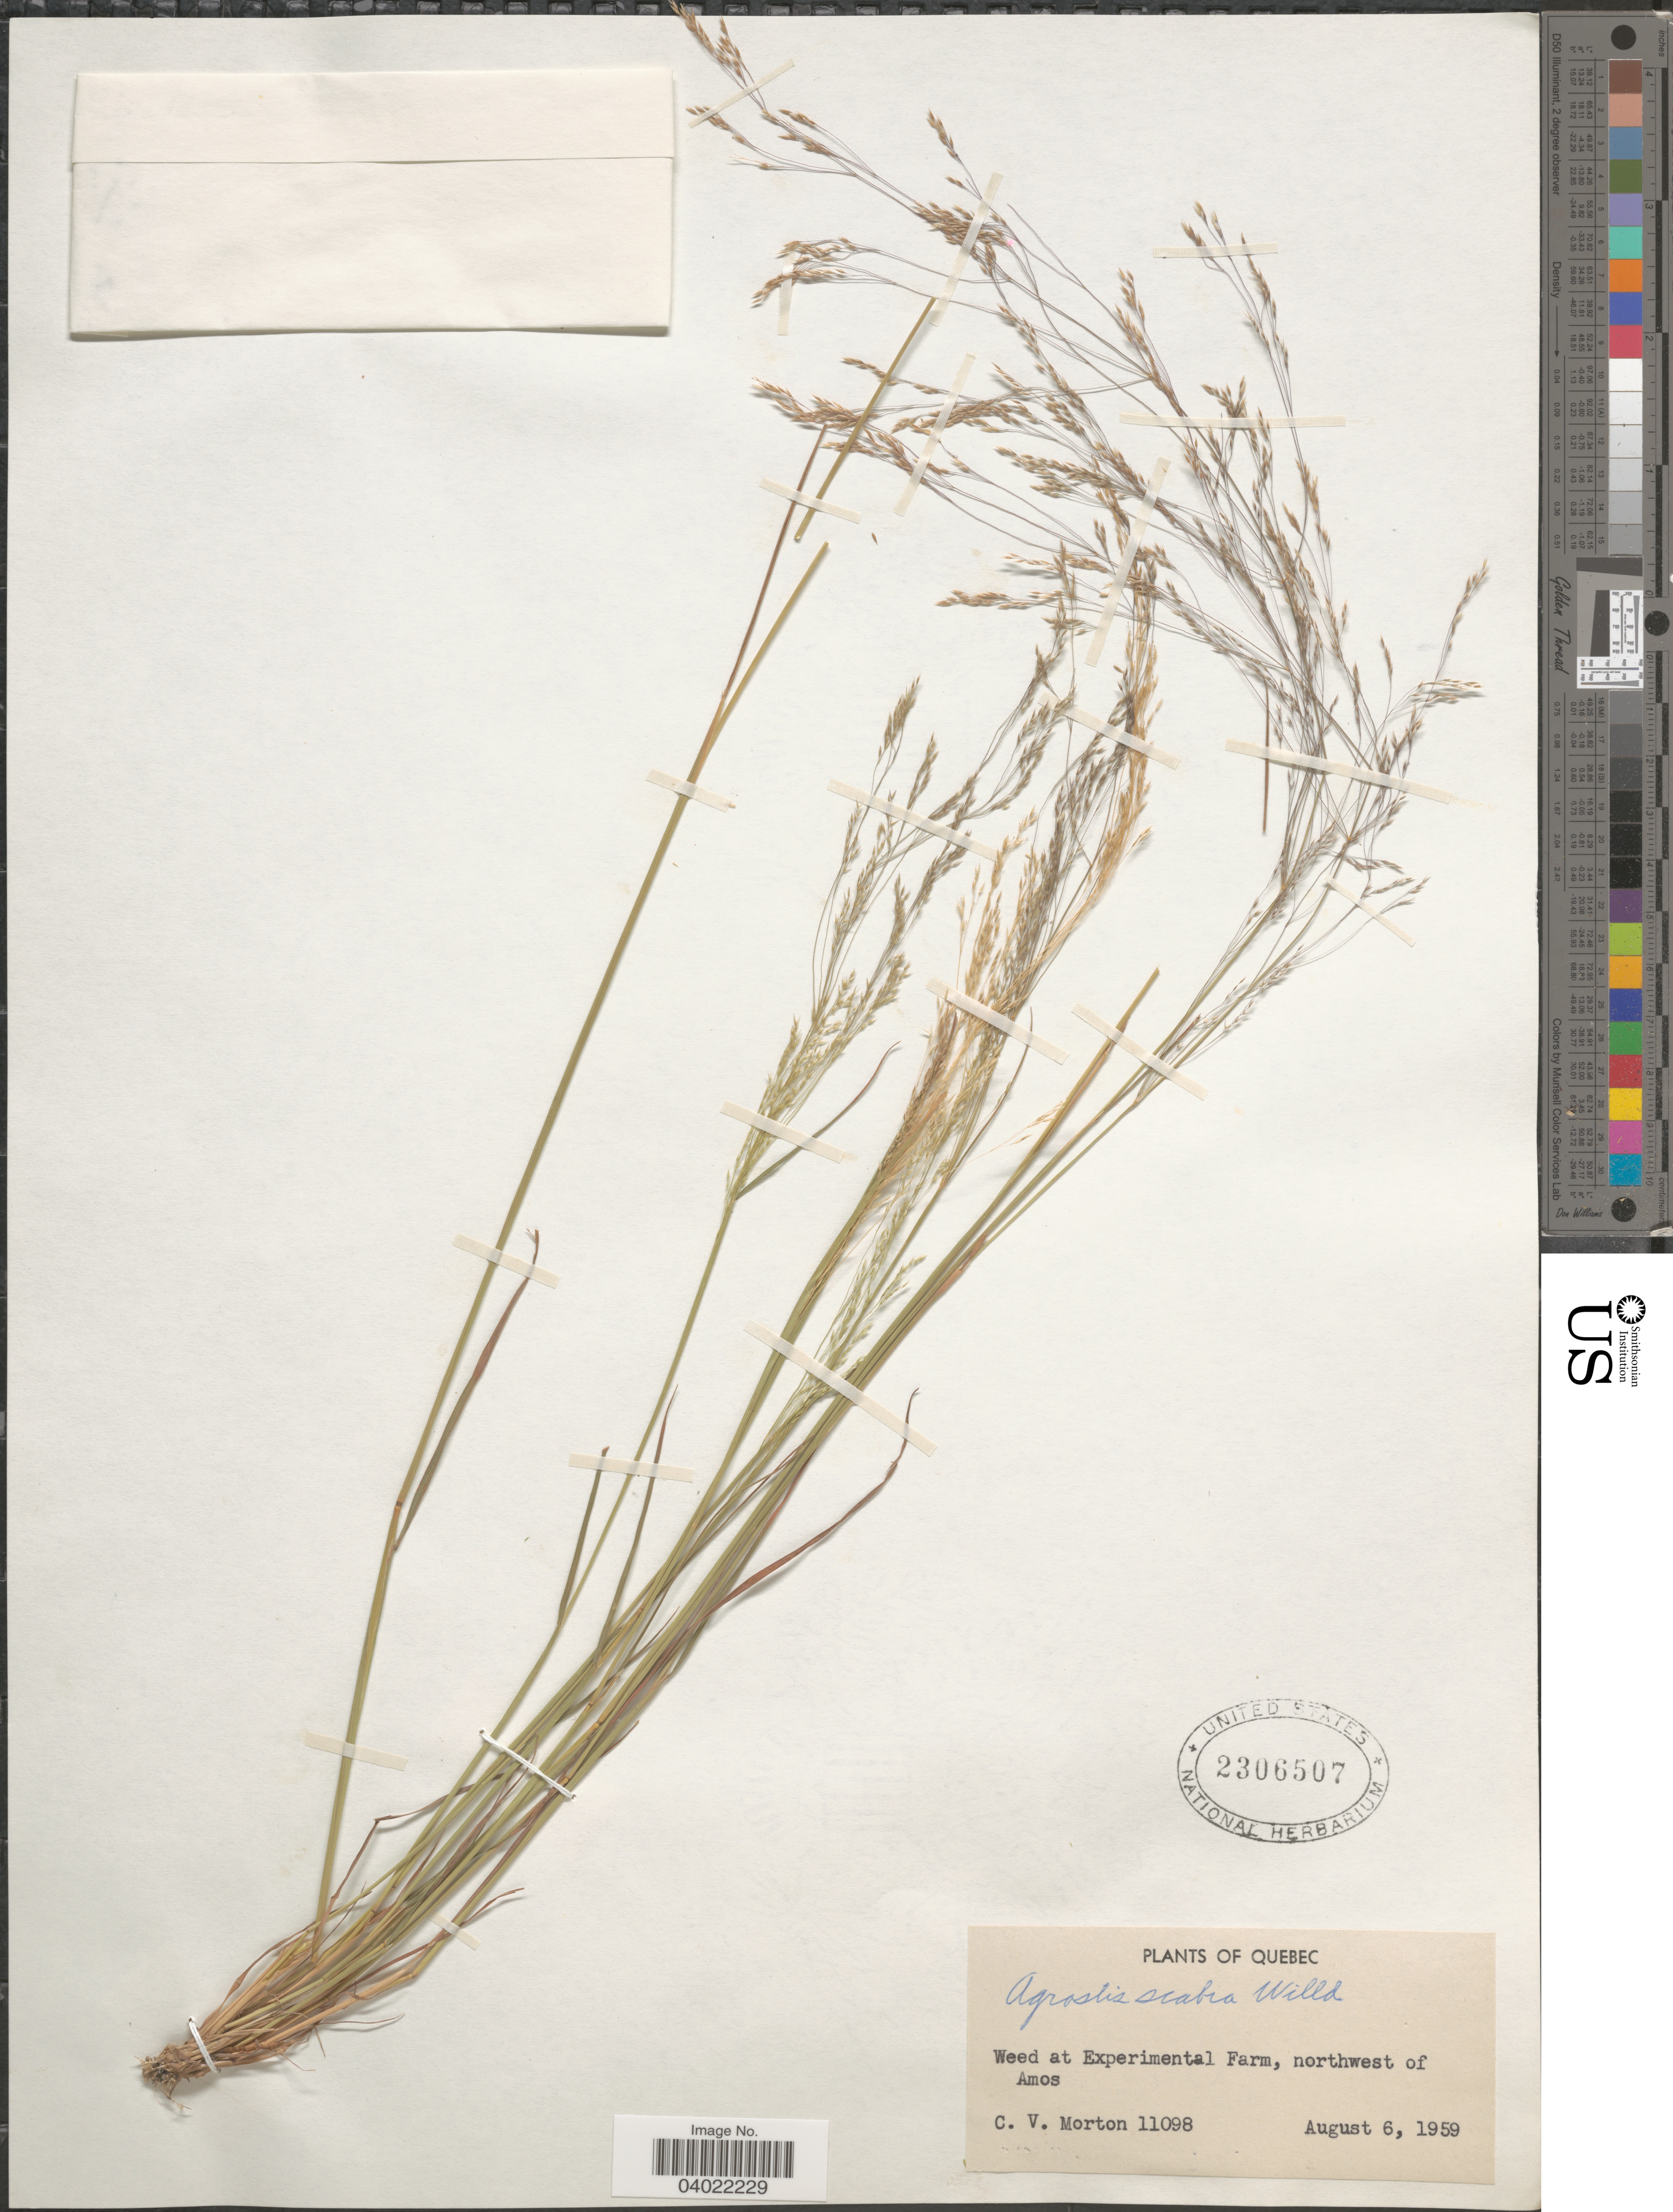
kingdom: Plantae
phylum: Tracheophyta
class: Liliopsida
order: Poales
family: Poaceae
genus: Agrostis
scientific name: Agrostis scabra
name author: Willd.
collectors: C. V. Morton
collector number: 11098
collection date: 1959-08-06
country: Canada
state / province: Quebec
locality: At Experimental Farm, northwest of Amos.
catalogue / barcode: US 2306507